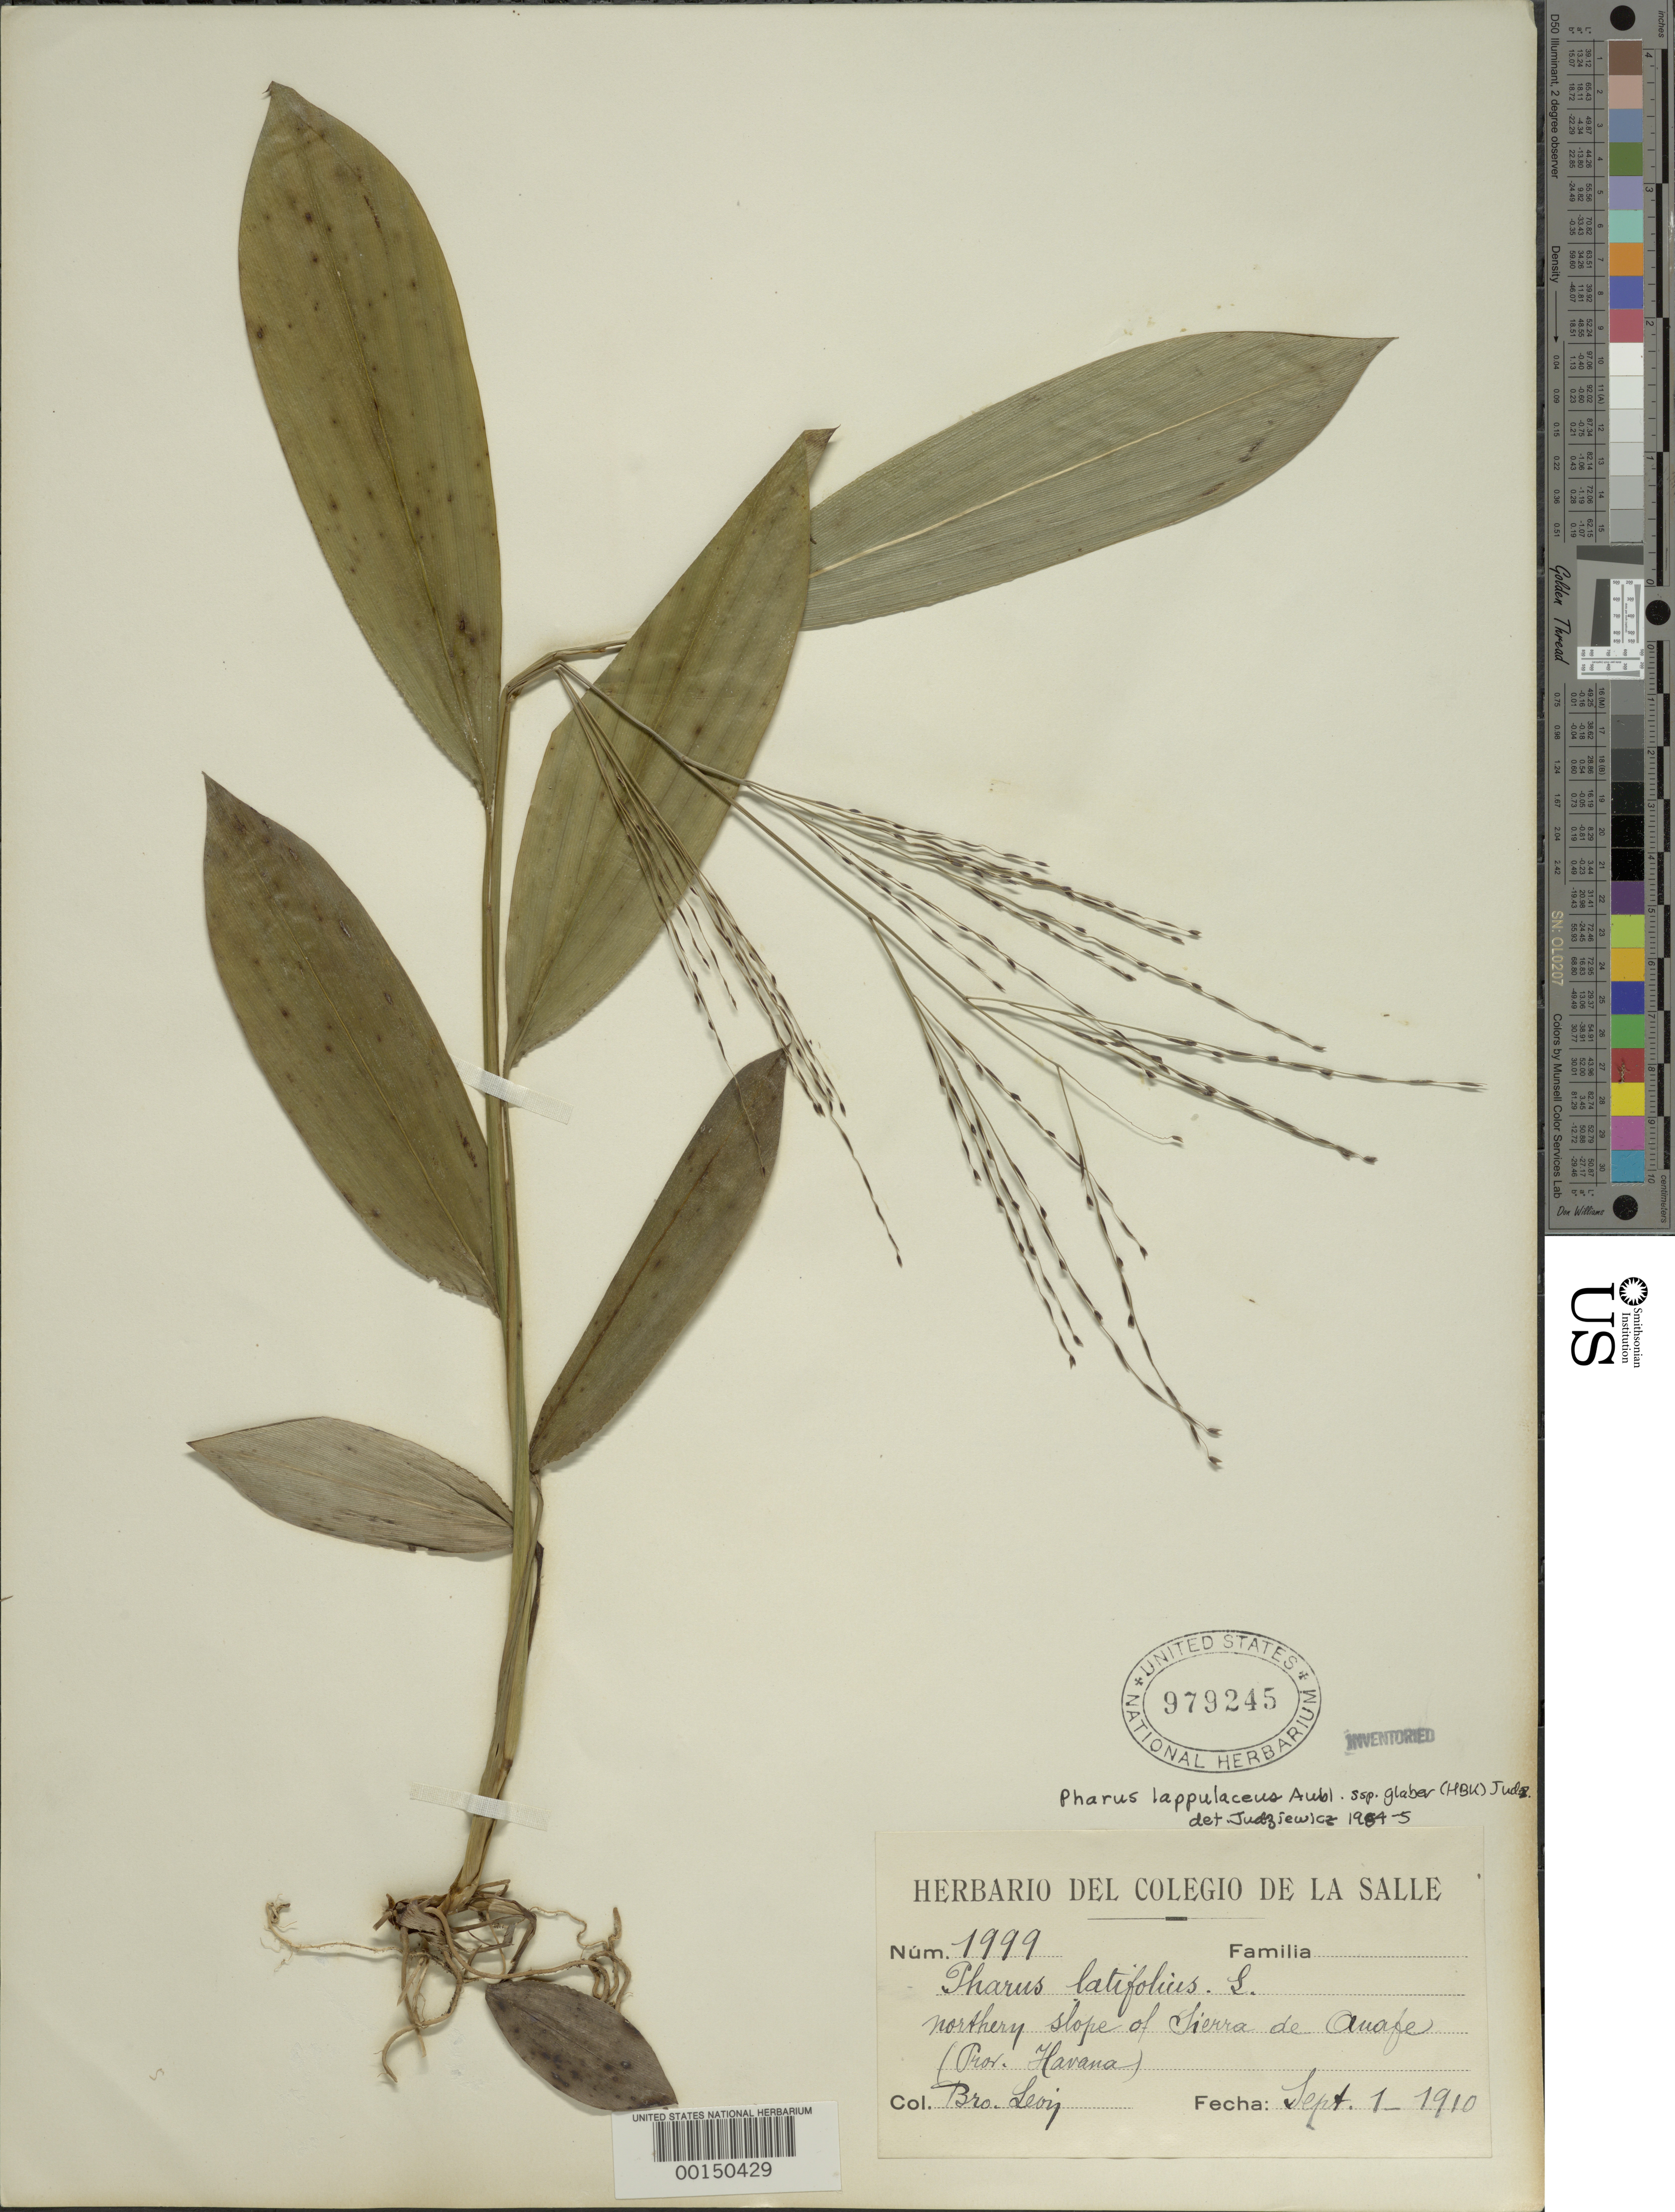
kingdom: Plantae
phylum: Tracheophyta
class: Liliopsida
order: Poales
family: Poaceae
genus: Pharus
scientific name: Pharus lappulaceus subsp. glaber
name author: (Kunth) Judz.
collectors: Bro. León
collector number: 1999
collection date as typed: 01 Sep 1910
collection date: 1910-09-01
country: Panama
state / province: Chiriquí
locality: Around San Felix.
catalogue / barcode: US 979245